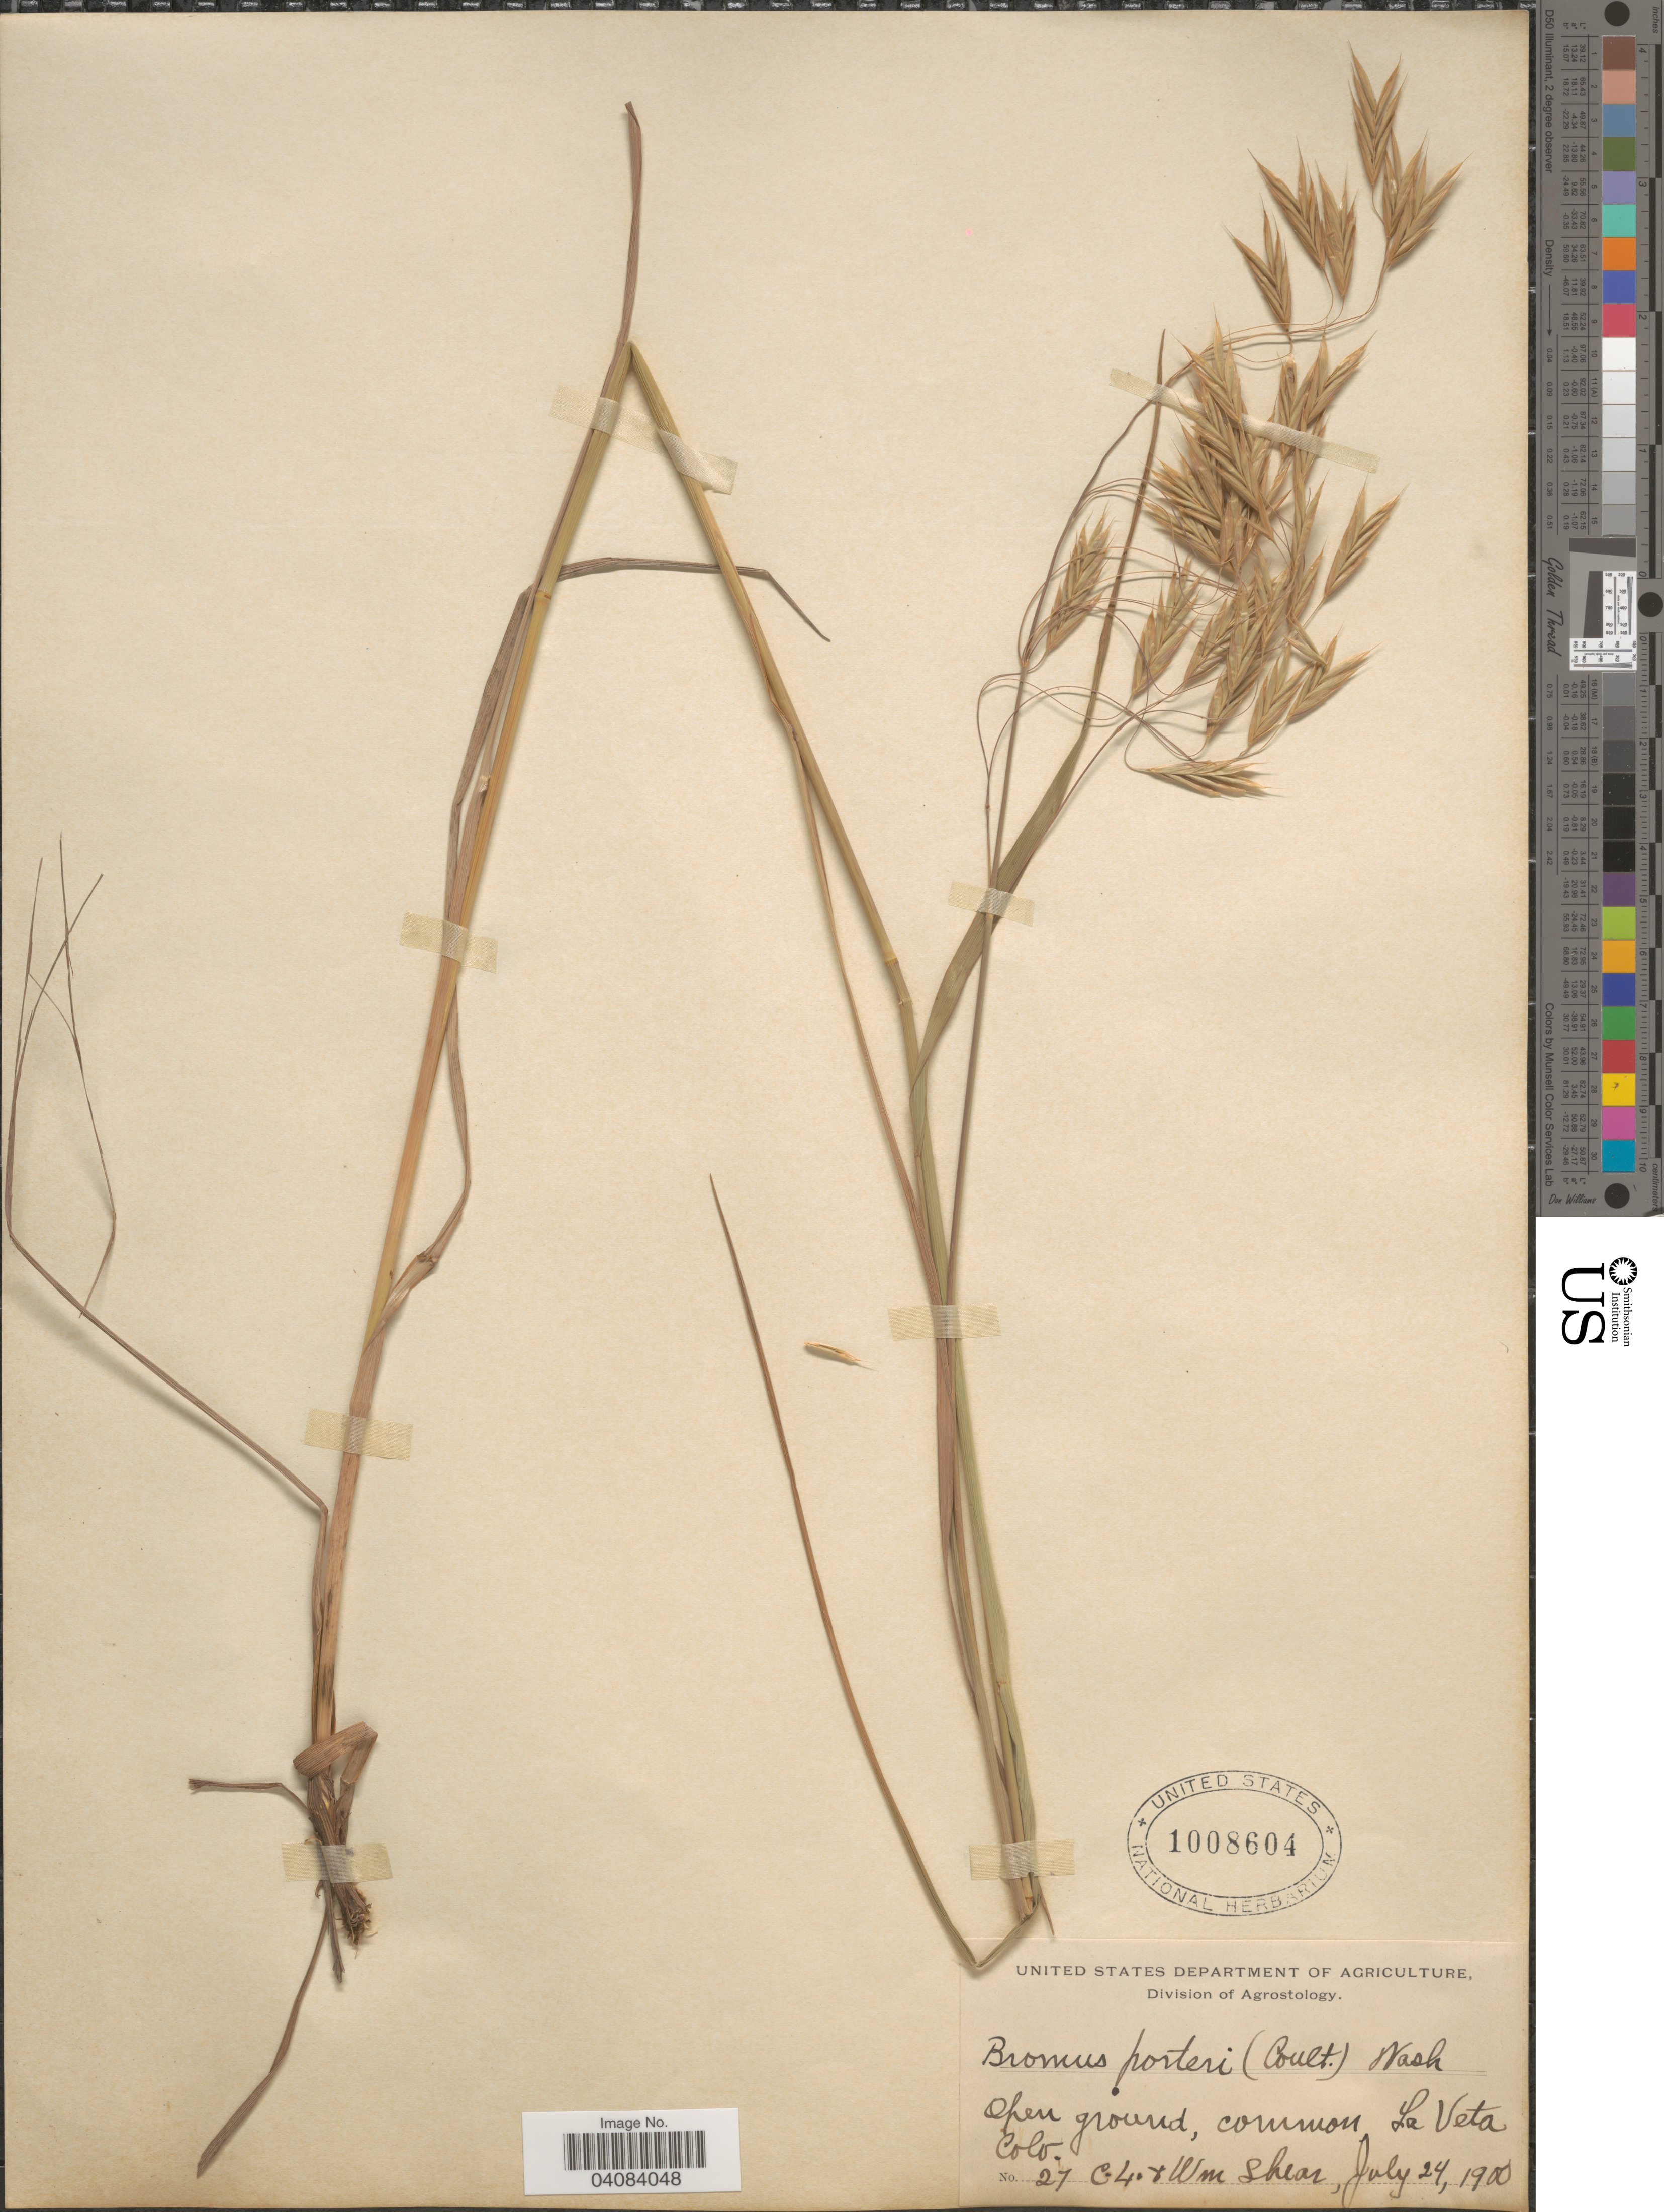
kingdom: Plantae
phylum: Tracheophyta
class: Liliopsida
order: Poales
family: Poaceae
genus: Bromus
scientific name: Bromus porteri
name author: (J.M. Coult.) Nash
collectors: C. L. Shear & W. Shear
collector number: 27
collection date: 1900-07-24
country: United States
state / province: Colorado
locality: Open ground, common La Veta.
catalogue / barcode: US 1008604